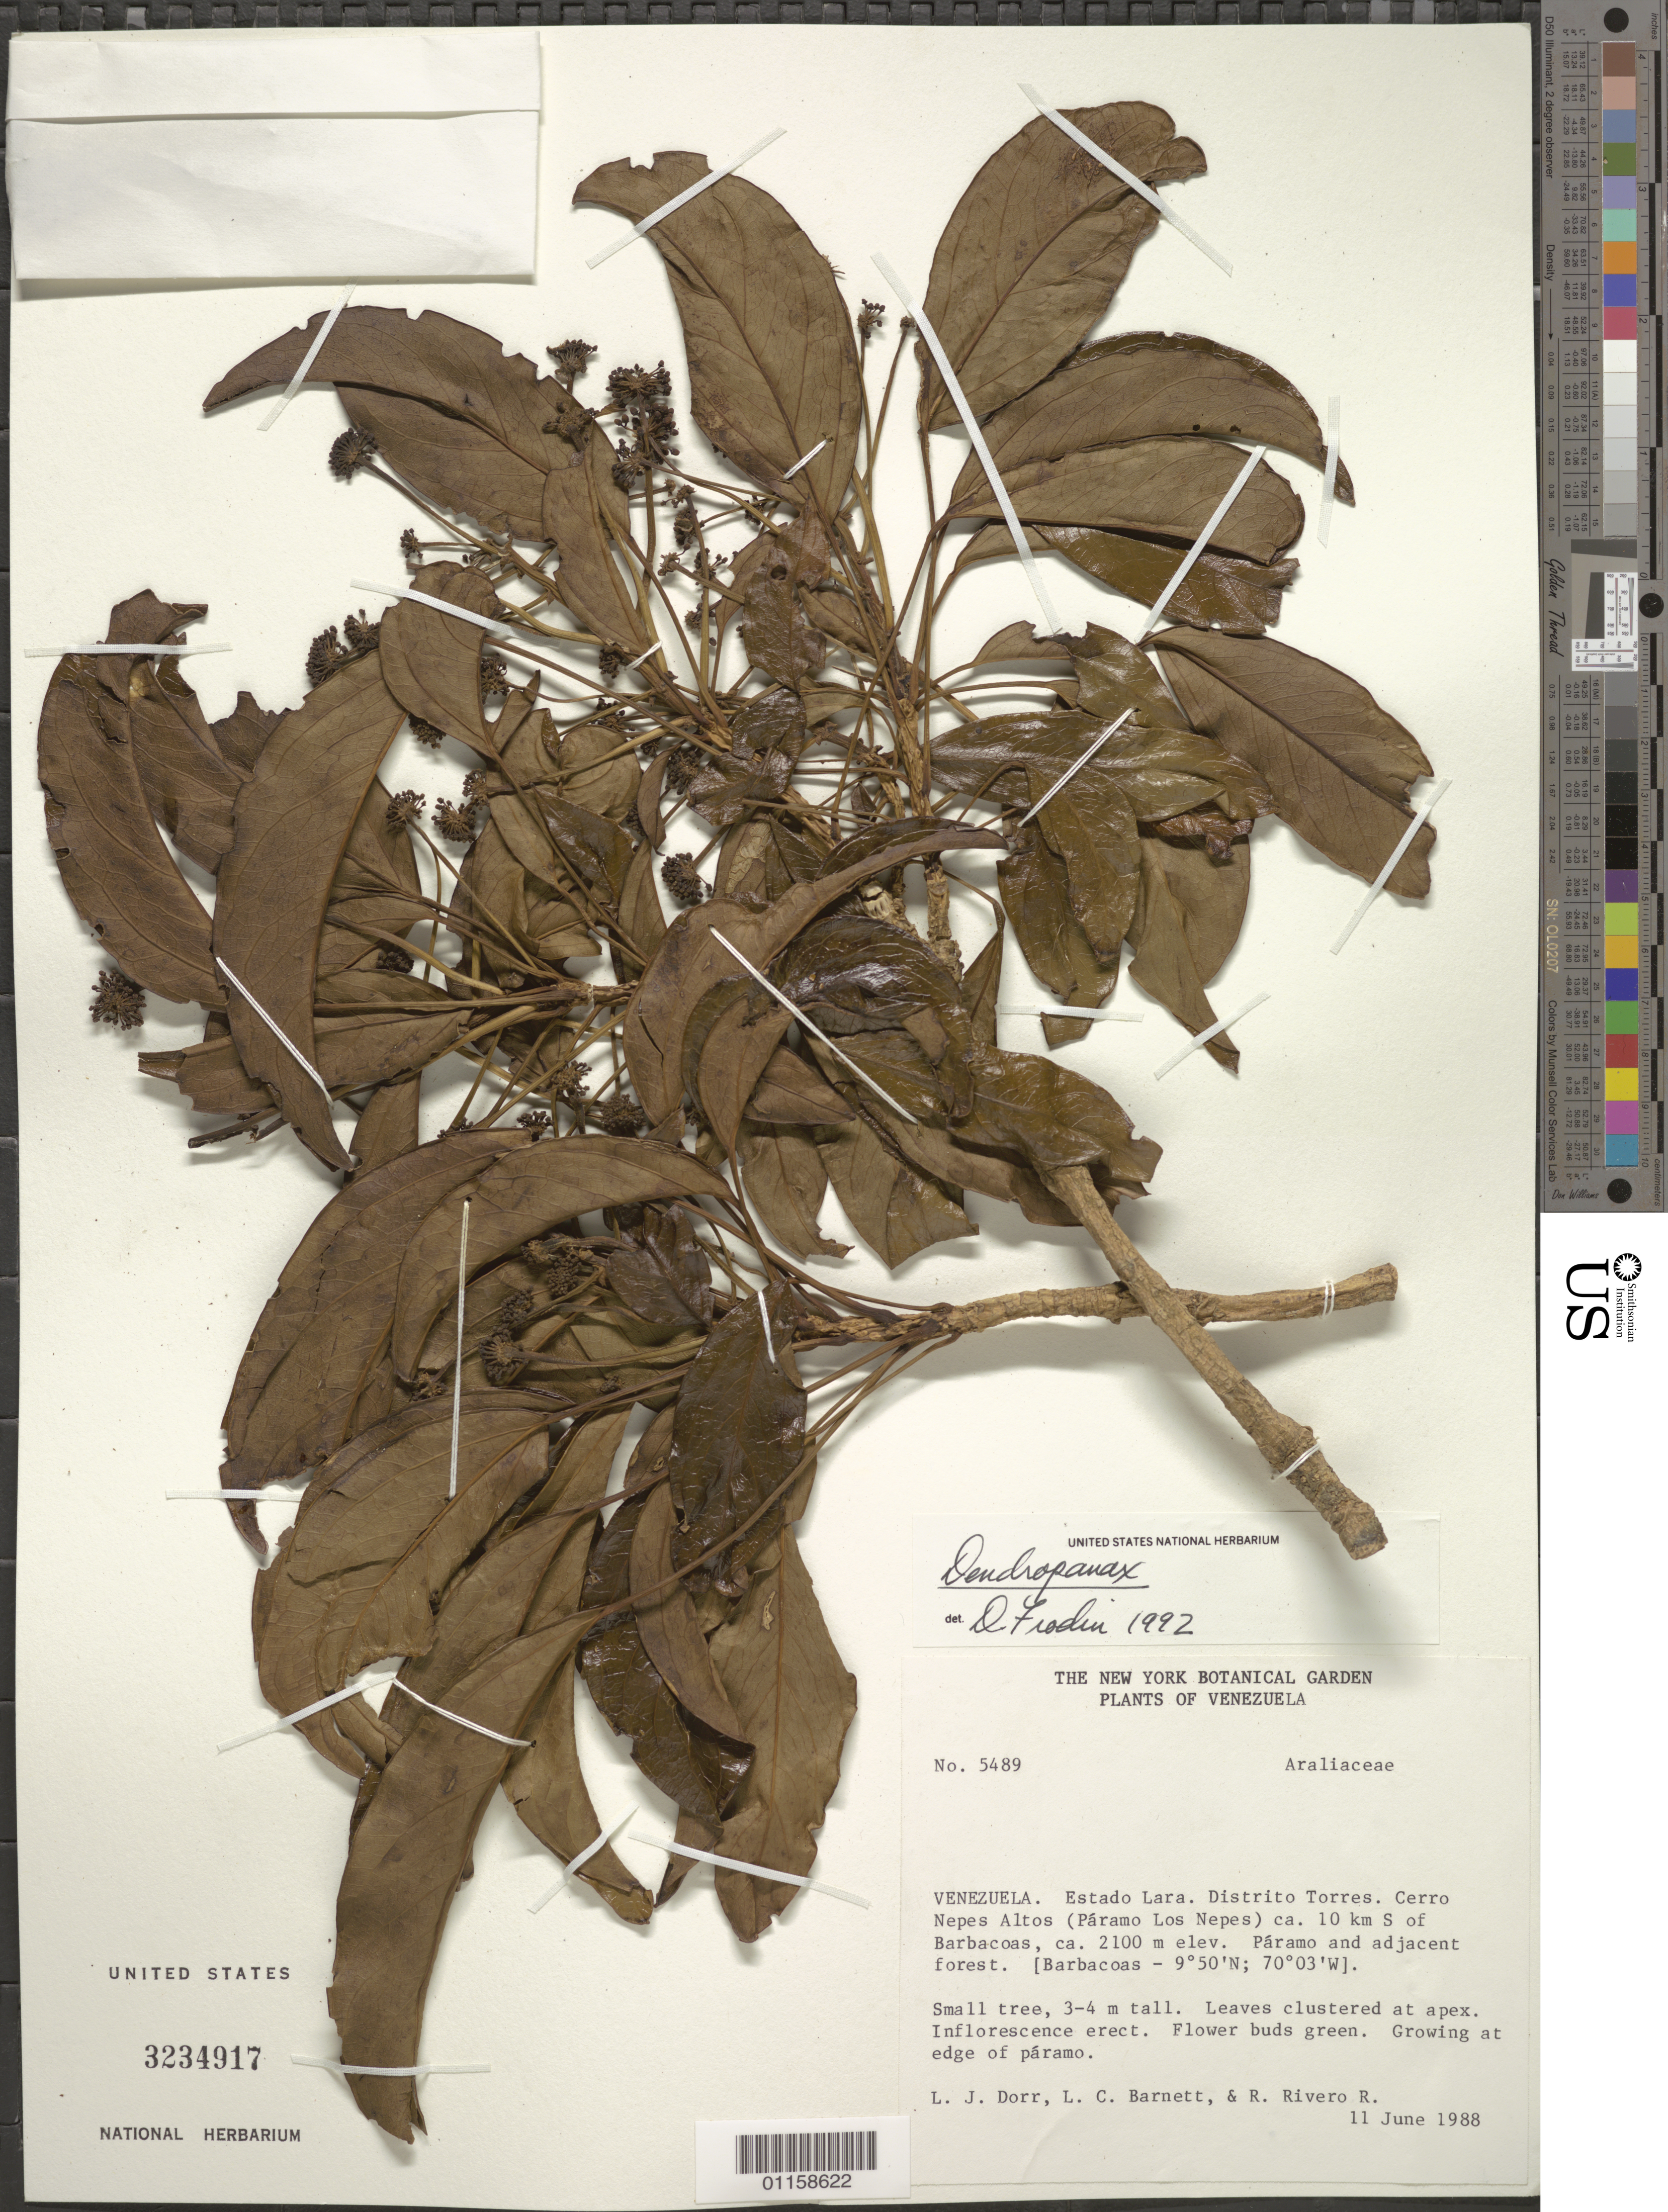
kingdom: Plantae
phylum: Tracheophyta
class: Magnoliopsida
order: Apiales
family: Araliaceae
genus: Dendropanax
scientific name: Dendropanax sp.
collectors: L. J. Dorr, L. C. Barnett & R. Rivero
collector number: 5489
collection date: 1988-06-11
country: Venezuela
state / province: Lara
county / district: Torres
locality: Cerro Nepes Altos (Páramo Los Nepes) ca. 10 km S of Barbacoas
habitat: Small tree, growing at edge of paramo.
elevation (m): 2100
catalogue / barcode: US 3234917